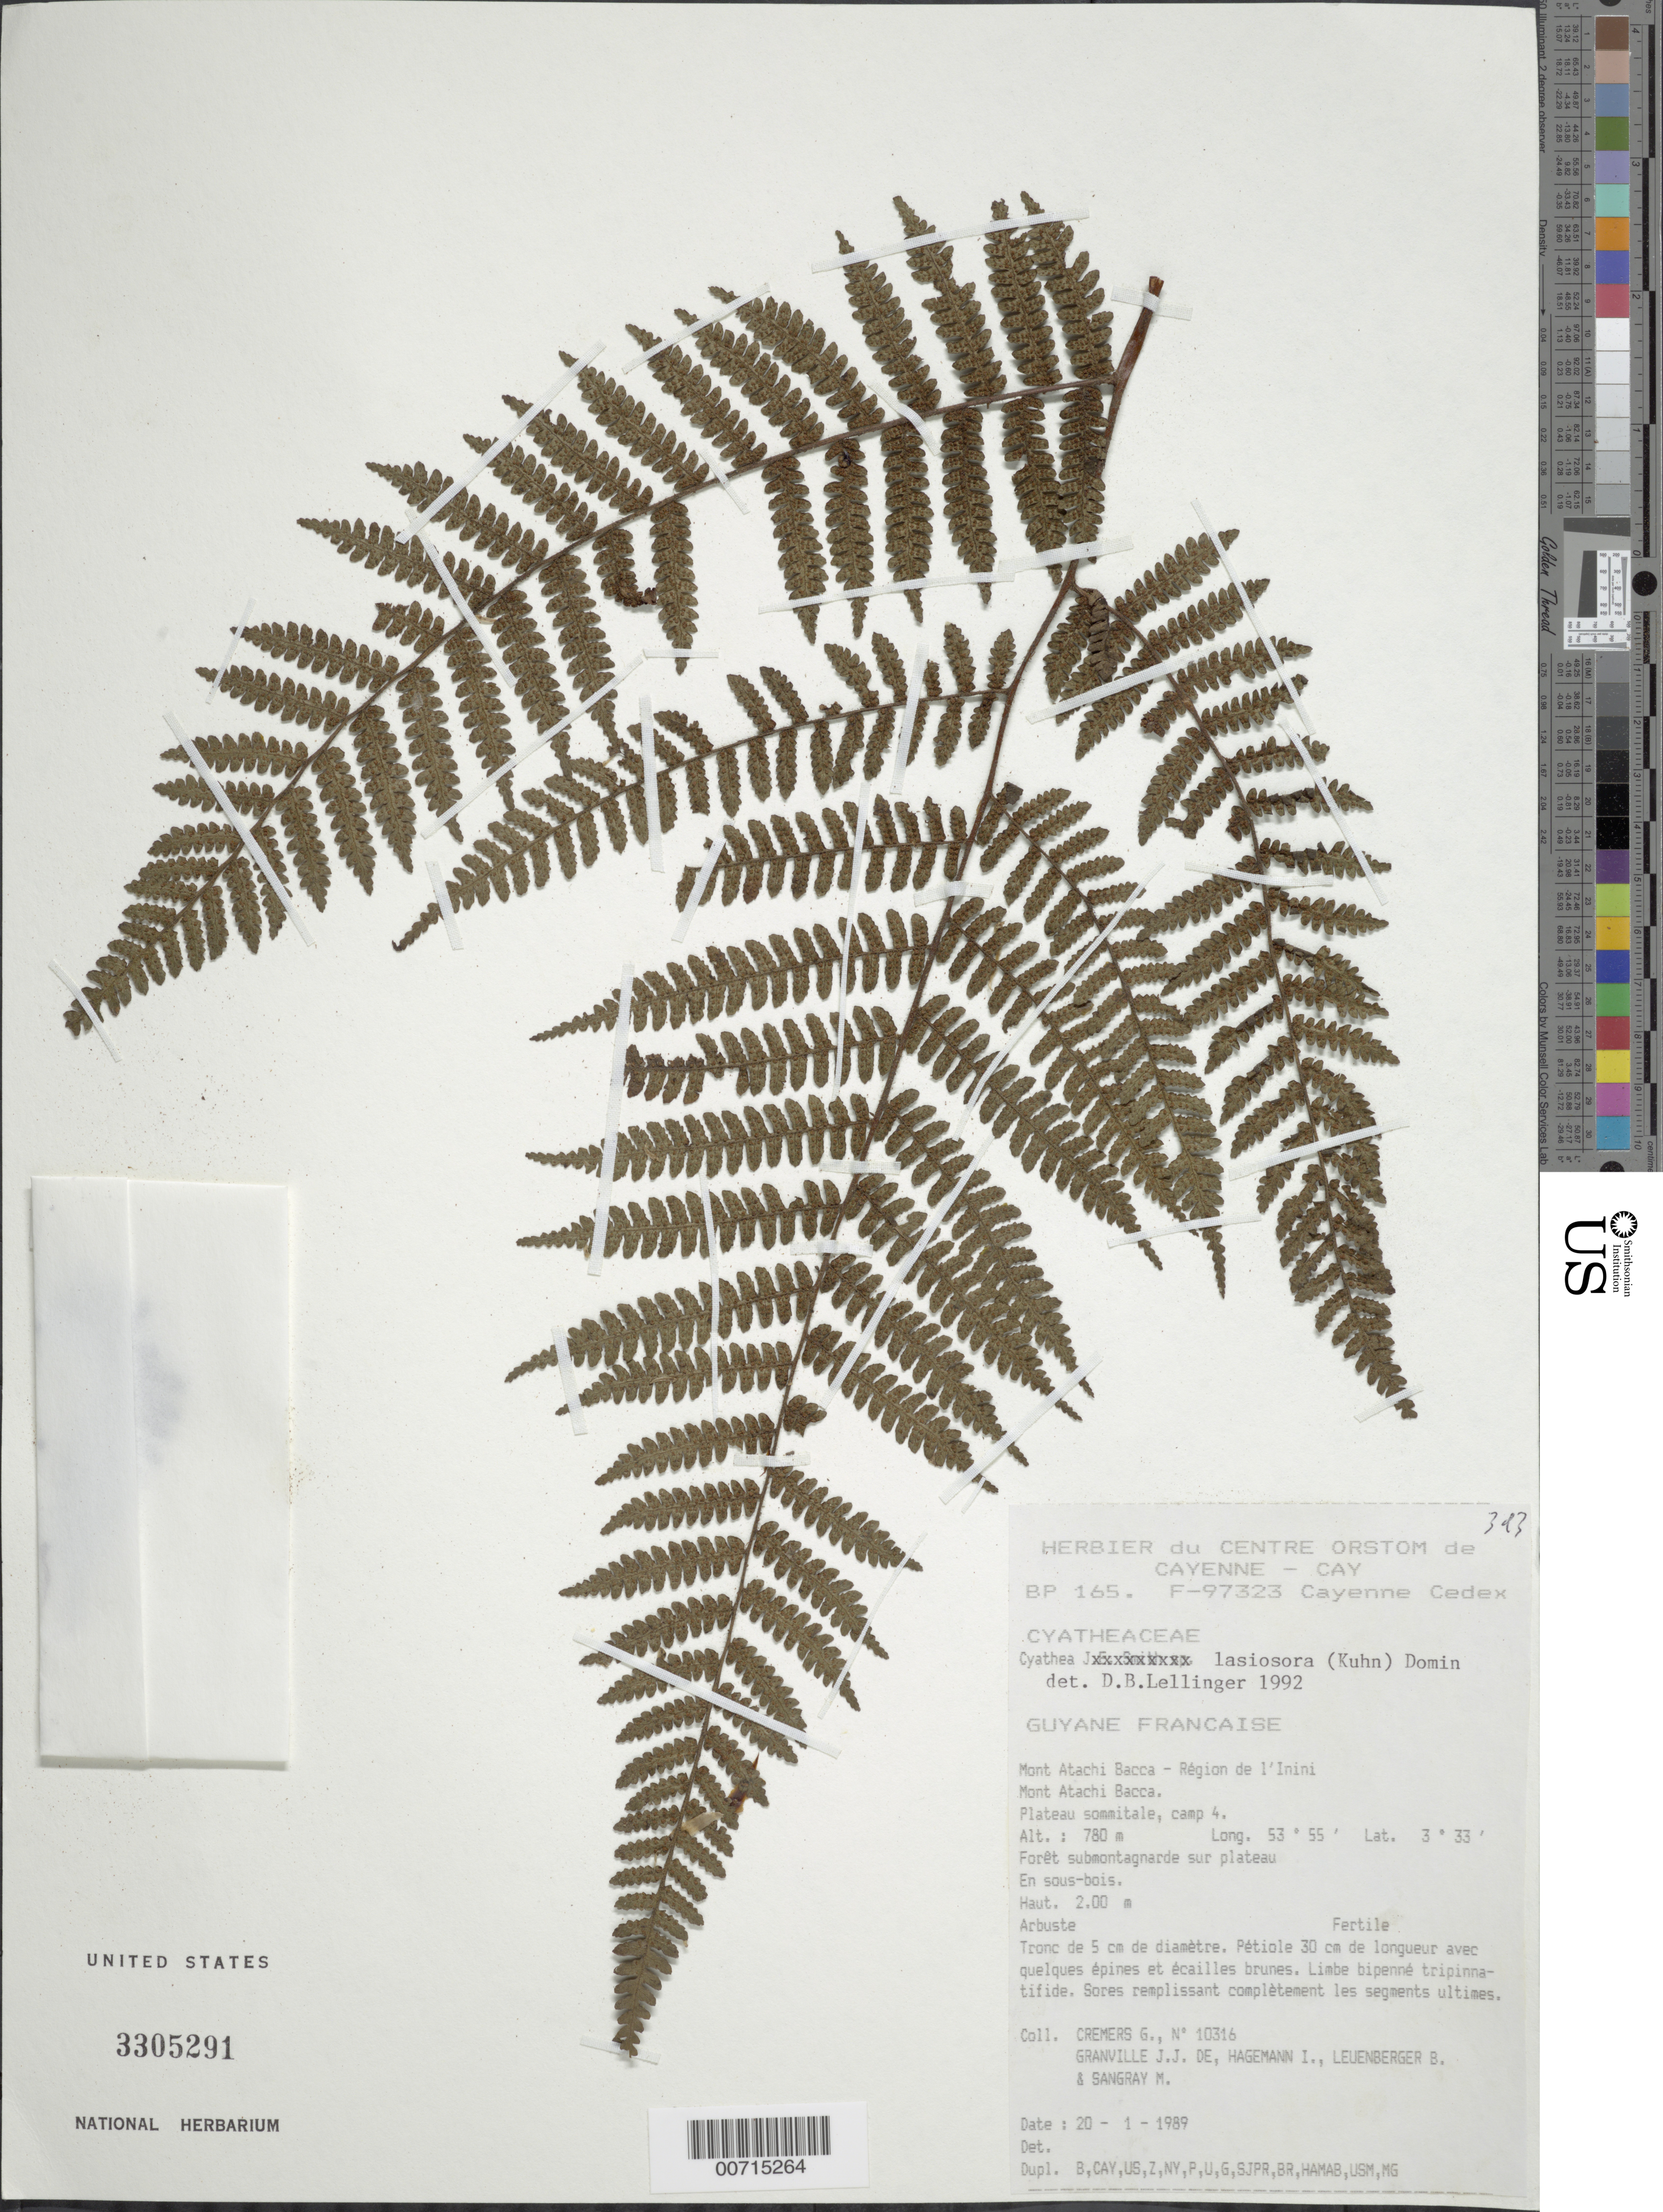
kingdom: Plantae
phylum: Tracheophyta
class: Polypodiopsida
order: Cyatheales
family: Cyatheaceae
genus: Cyathea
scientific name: Cyathea lasiosora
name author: (Mett. ex Kuhn) Domin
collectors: G. Cremers, J.-J. de Granville, I. Hagemann, B. Leuenberger & M. Sangrey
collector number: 10316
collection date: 1989-01-20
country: French Guiana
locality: Mont Atachi Bacca - Région de l'Inini, Mont Atachi Bacca, Plateau sommitale, camp 4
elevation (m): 780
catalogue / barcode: US 3305291